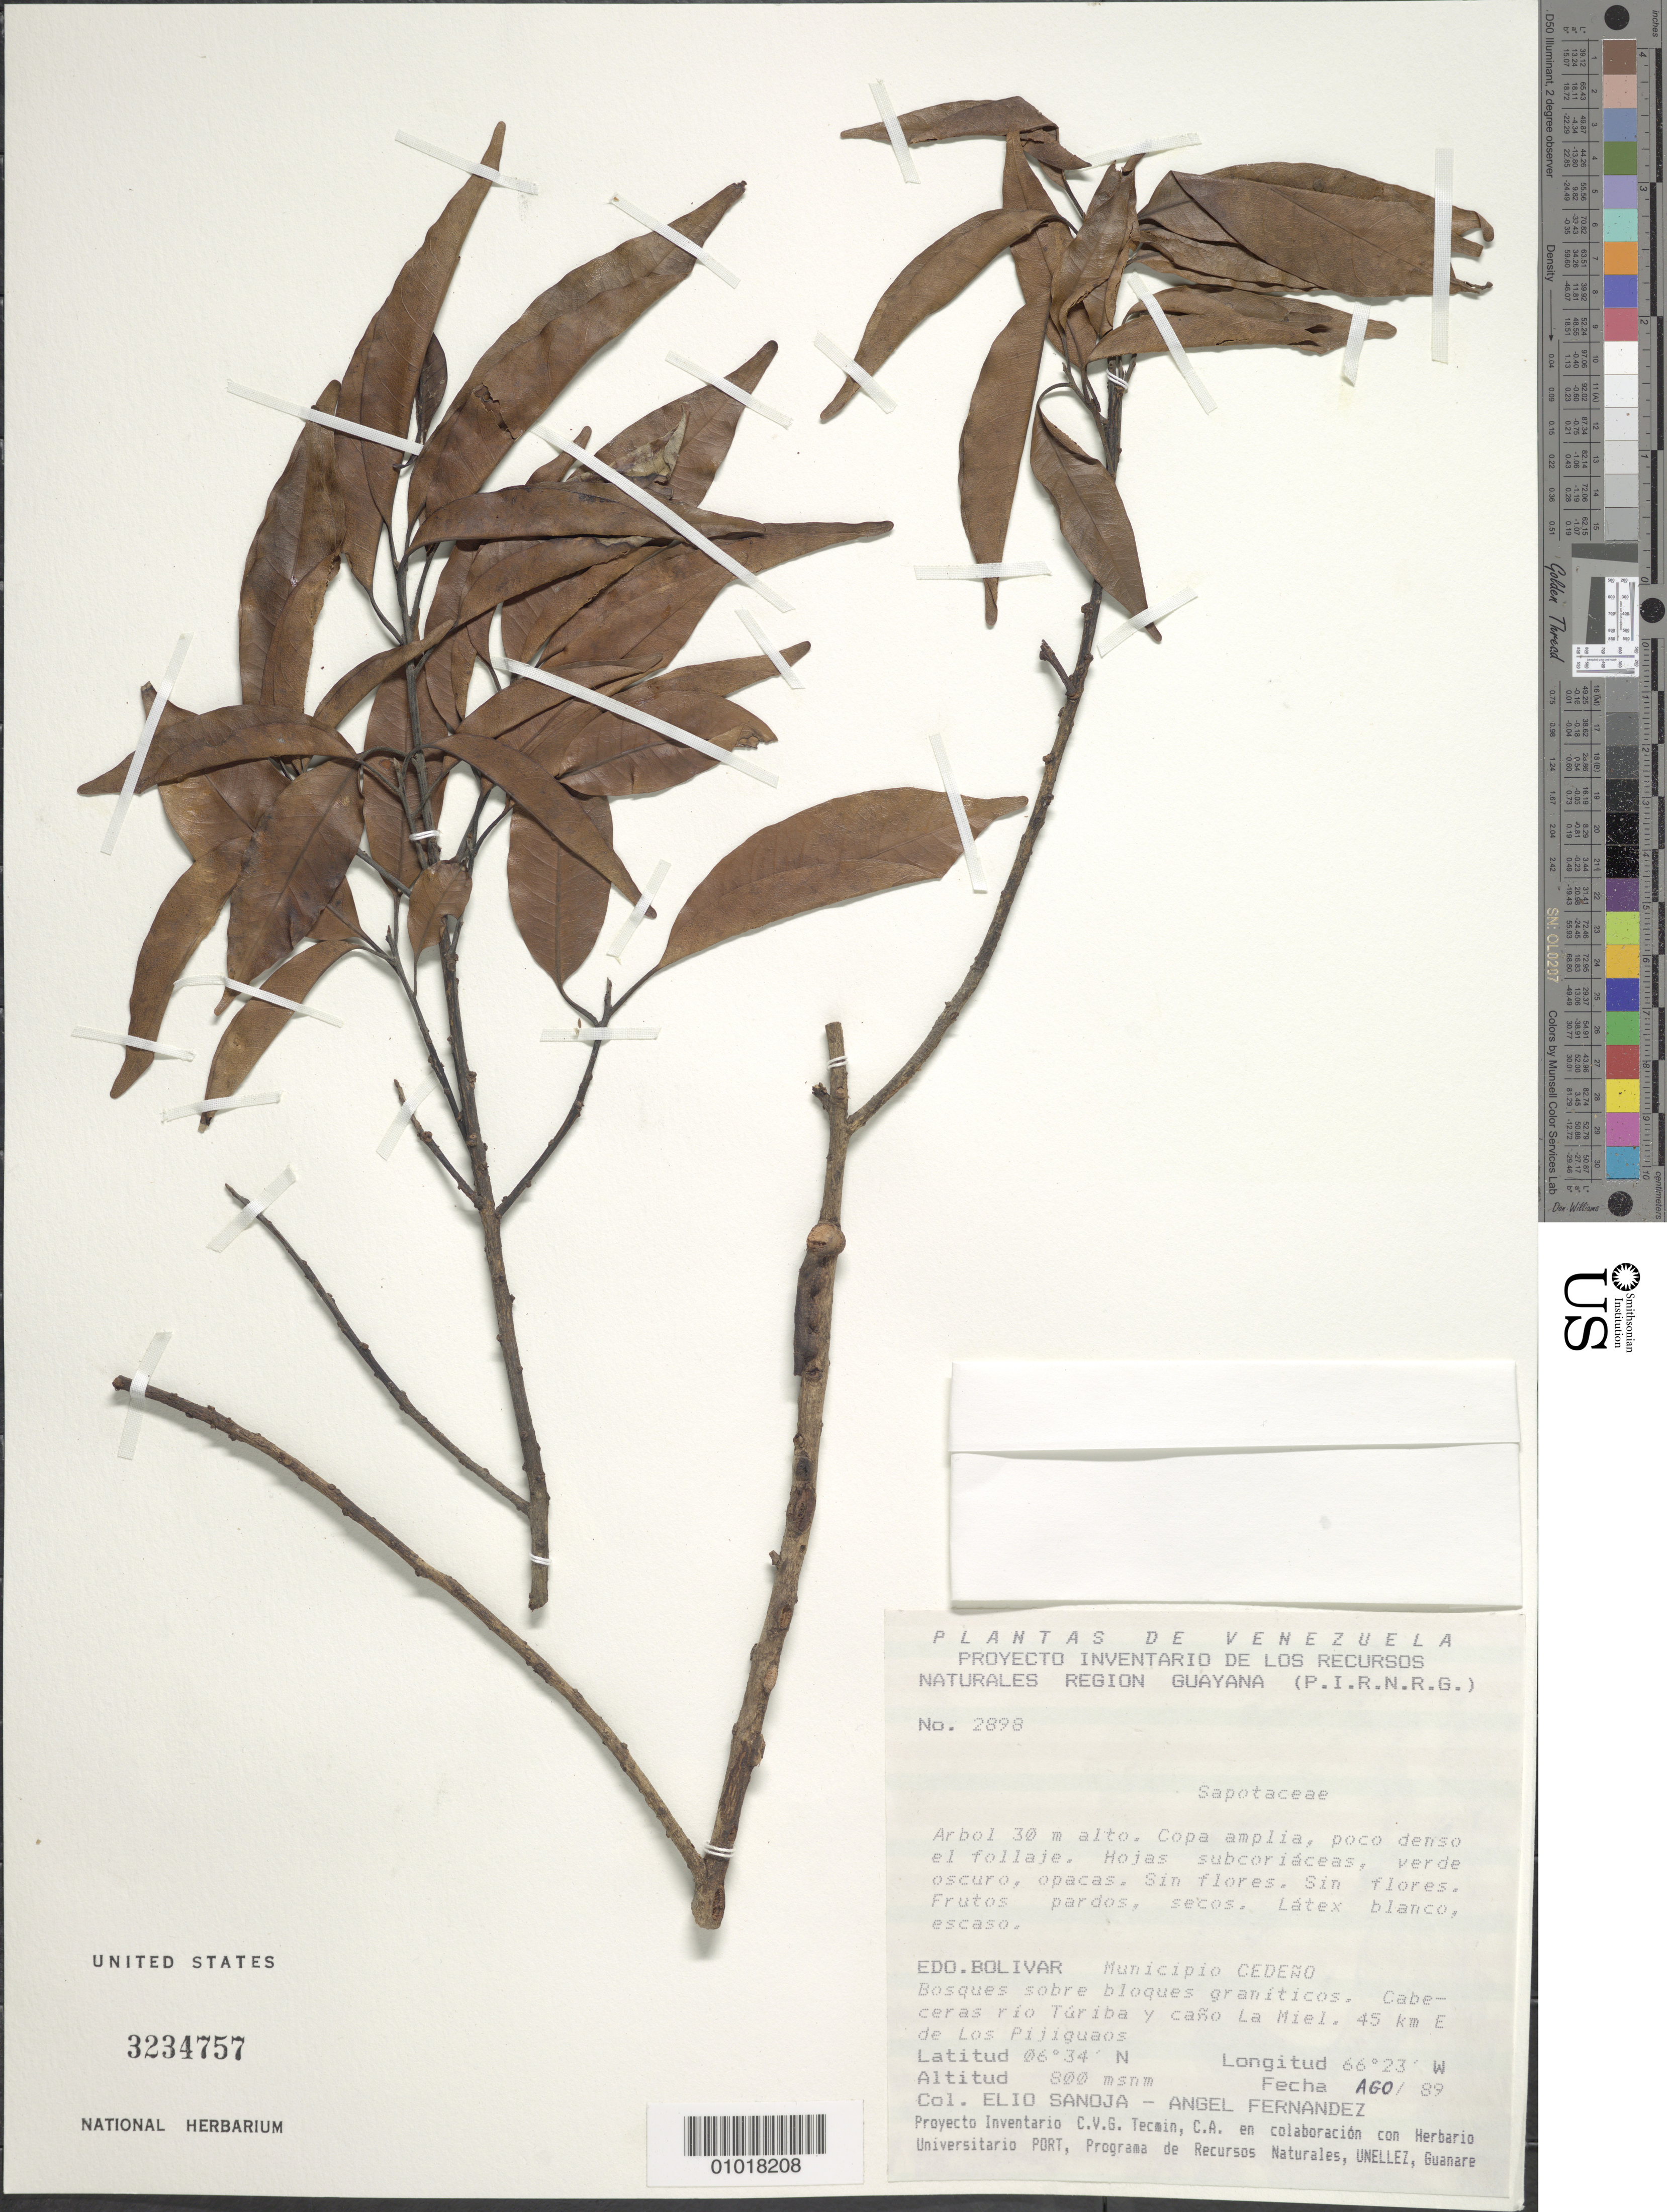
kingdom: Plantae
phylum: Tracheophyta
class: Magnoliopsida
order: Ericales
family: Sapotaceae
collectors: E. Sanoja & A. Fernandez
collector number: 2898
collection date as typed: Aug-89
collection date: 1989-08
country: Venezuela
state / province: Bolívar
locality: Mun. Cedeño, cabeceras río Túriba y caño La Miel, 45 km E de Los Pijiguaos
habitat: Bsoques sobre bloques graniticos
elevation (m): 800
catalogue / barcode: US 3234757